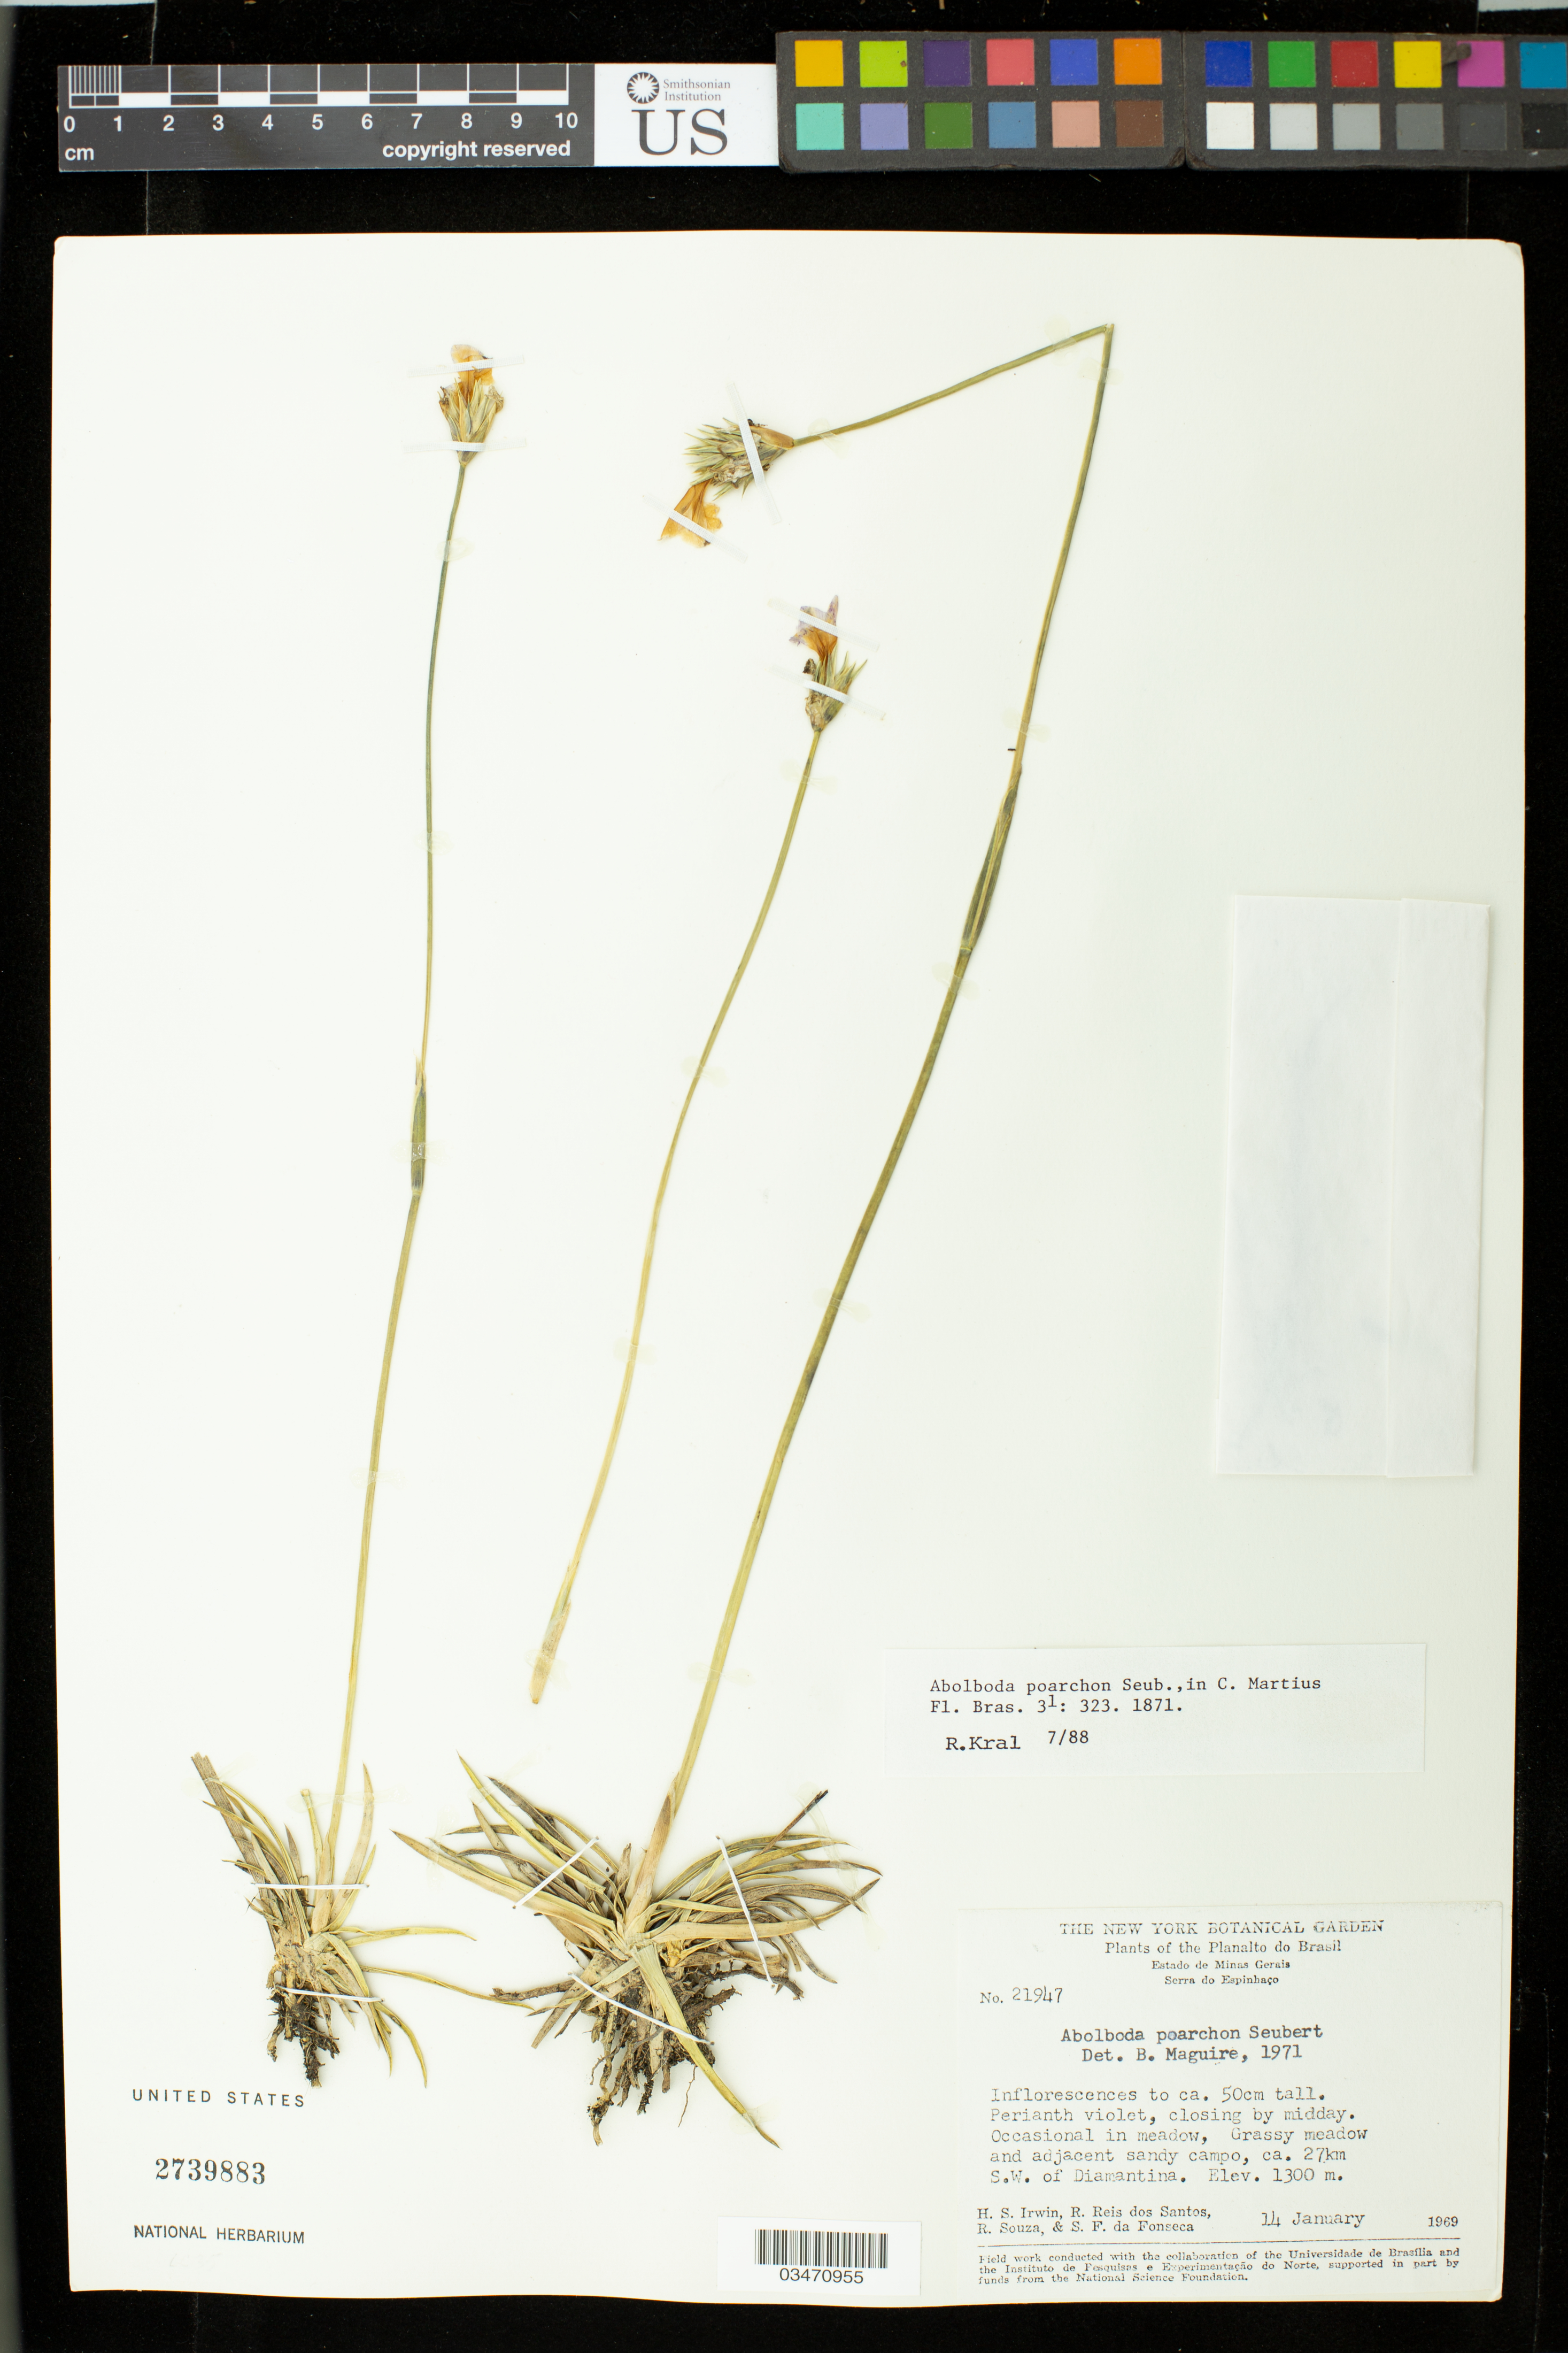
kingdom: Plantae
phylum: Tracheophyta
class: Liliopsida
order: Poales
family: Xyridaceae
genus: Abolboda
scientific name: Abolboda poarchon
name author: Seub.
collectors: H. Irwin, R. Reis dos Santos, R. Souza & S. F. Fonsêca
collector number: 21947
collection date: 1969-01-14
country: Brazil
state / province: Minas Gerais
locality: Planalto do Brasil. Serra do Espinhaço. Grassy meadow and adjacent sandy campo, ca. 27km S.W. of Diamantina.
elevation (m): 1300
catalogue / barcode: US 2739883